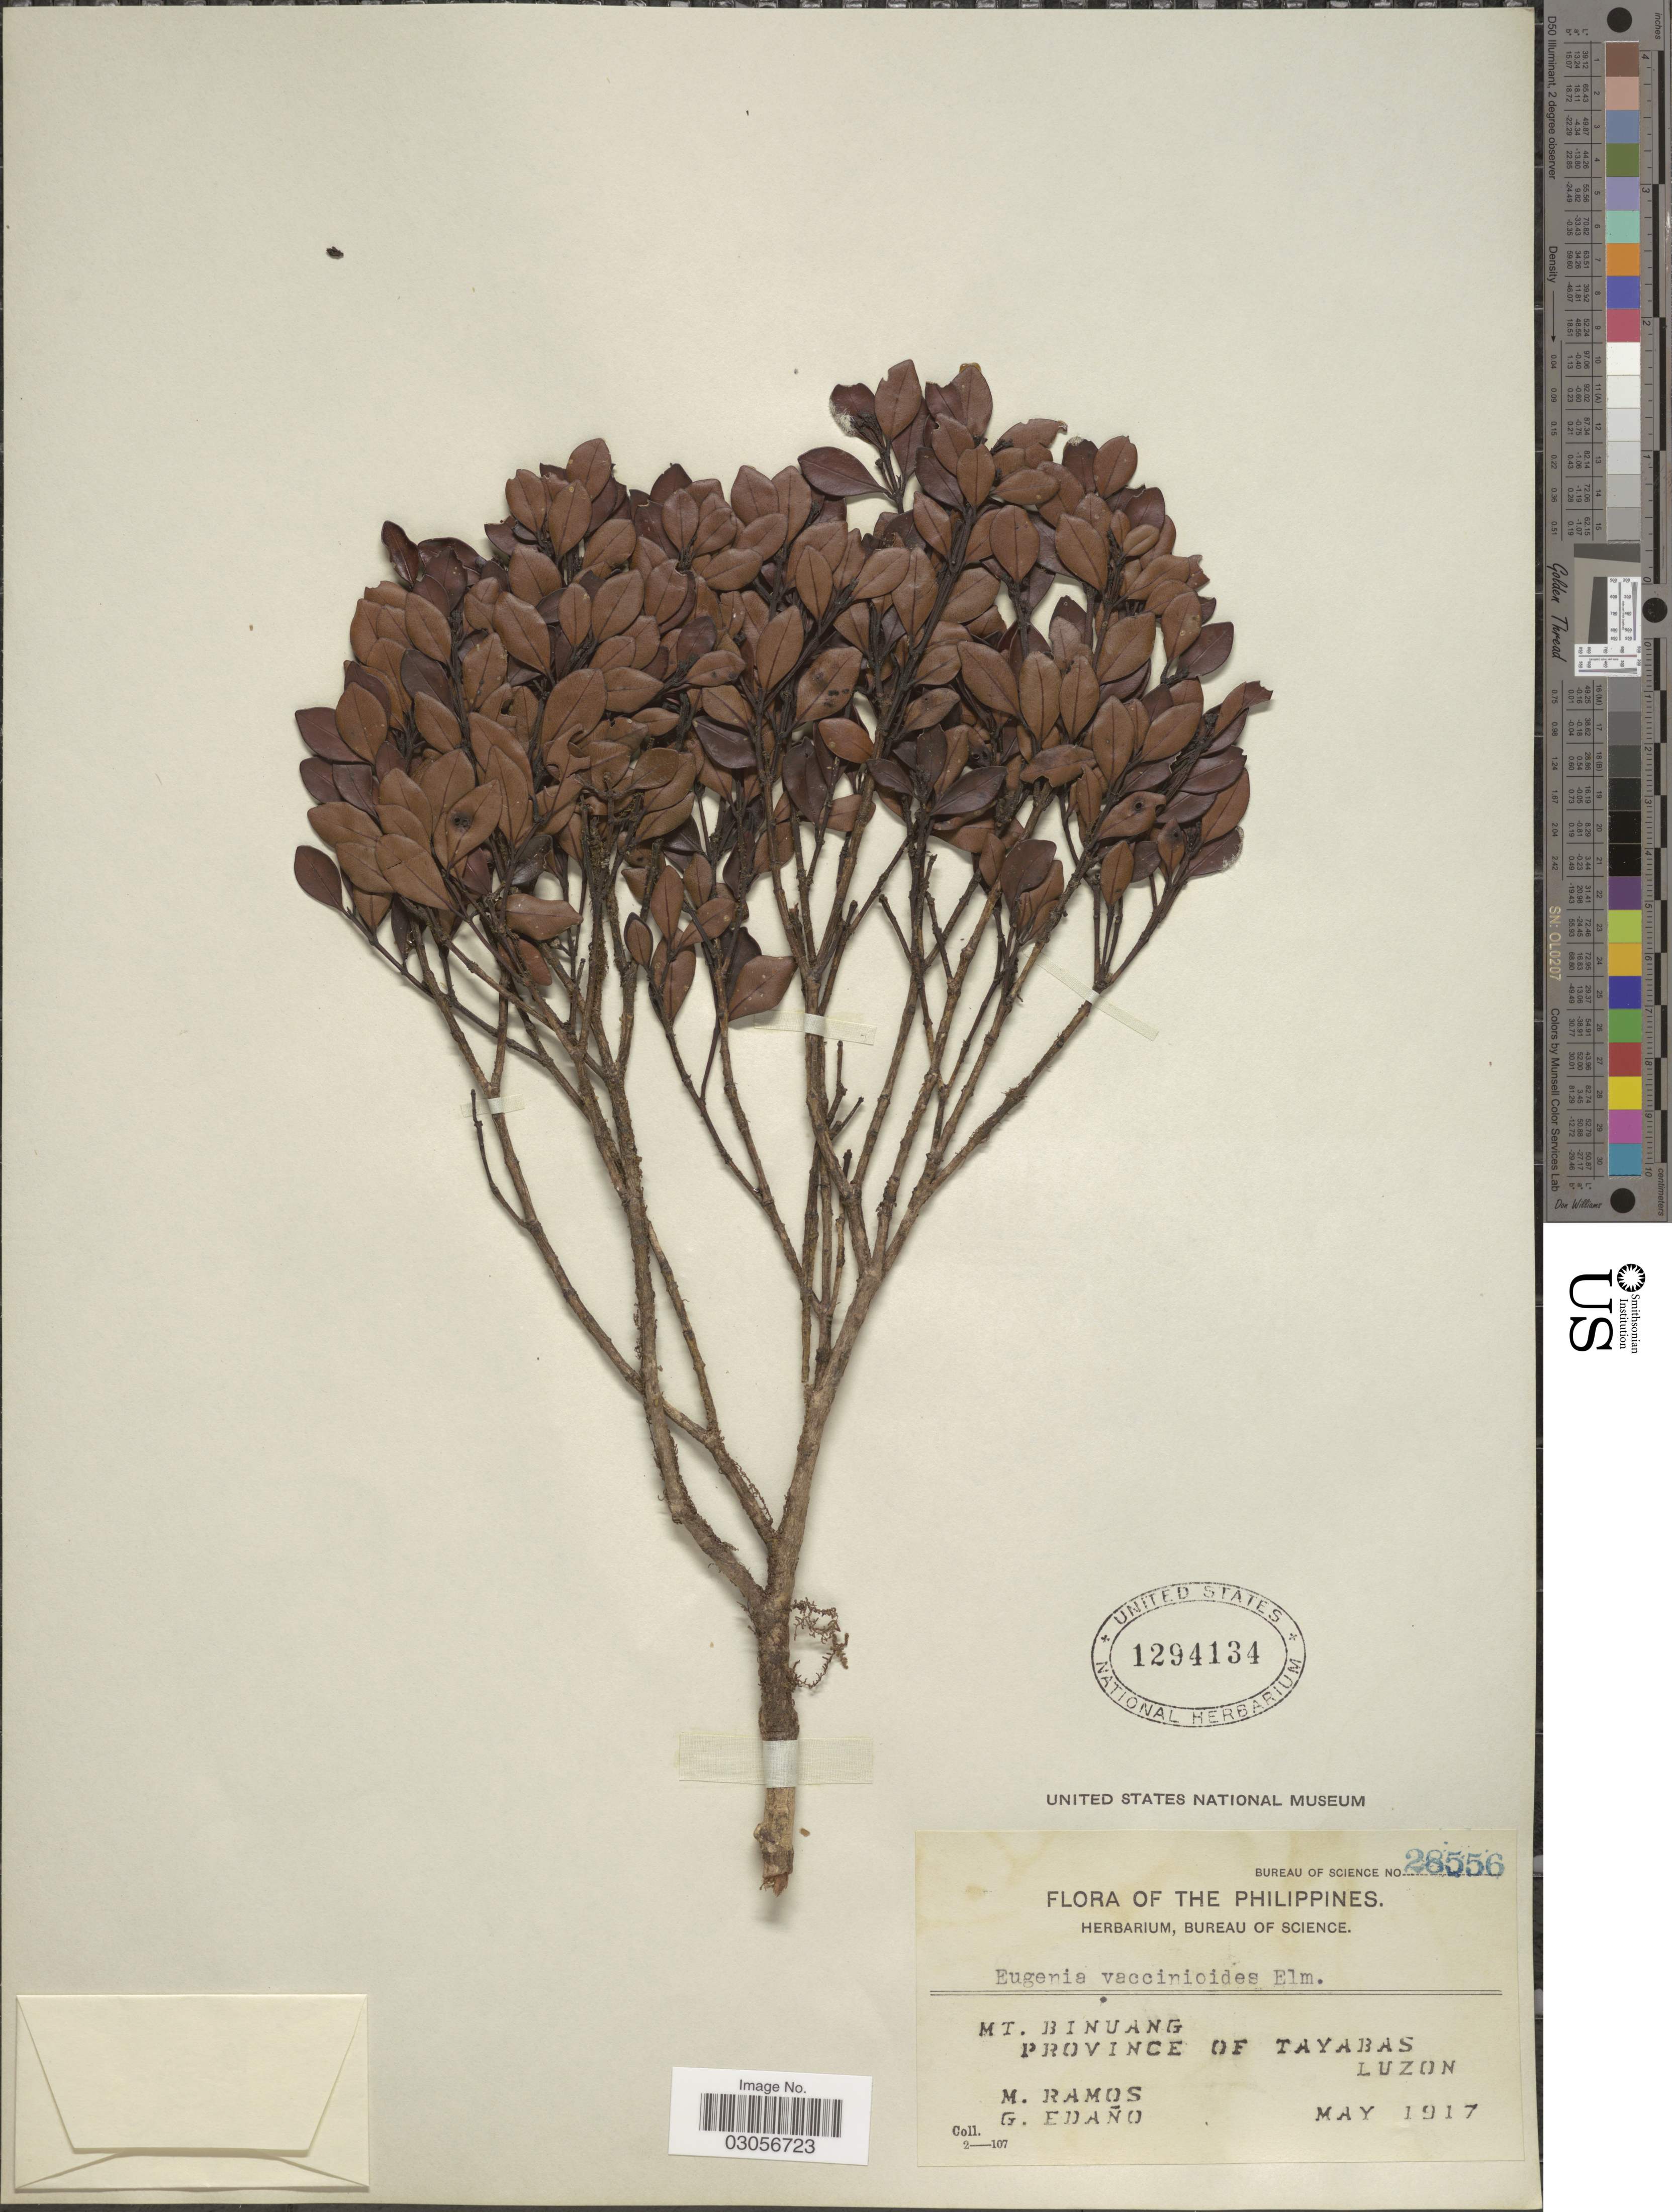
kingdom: Plantae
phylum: Tracheophyta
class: Magnoliopsida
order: Myrtales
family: Myrtaceae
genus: Syzygium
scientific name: Syzygium vacciniifolium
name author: Merr.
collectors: M. Ramos & G. Edaño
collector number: Bureau of Science 28556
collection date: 1917-05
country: Philippines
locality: Mt. Binuang. Province of Tayabas. Luzon.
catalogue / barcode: US 1294134